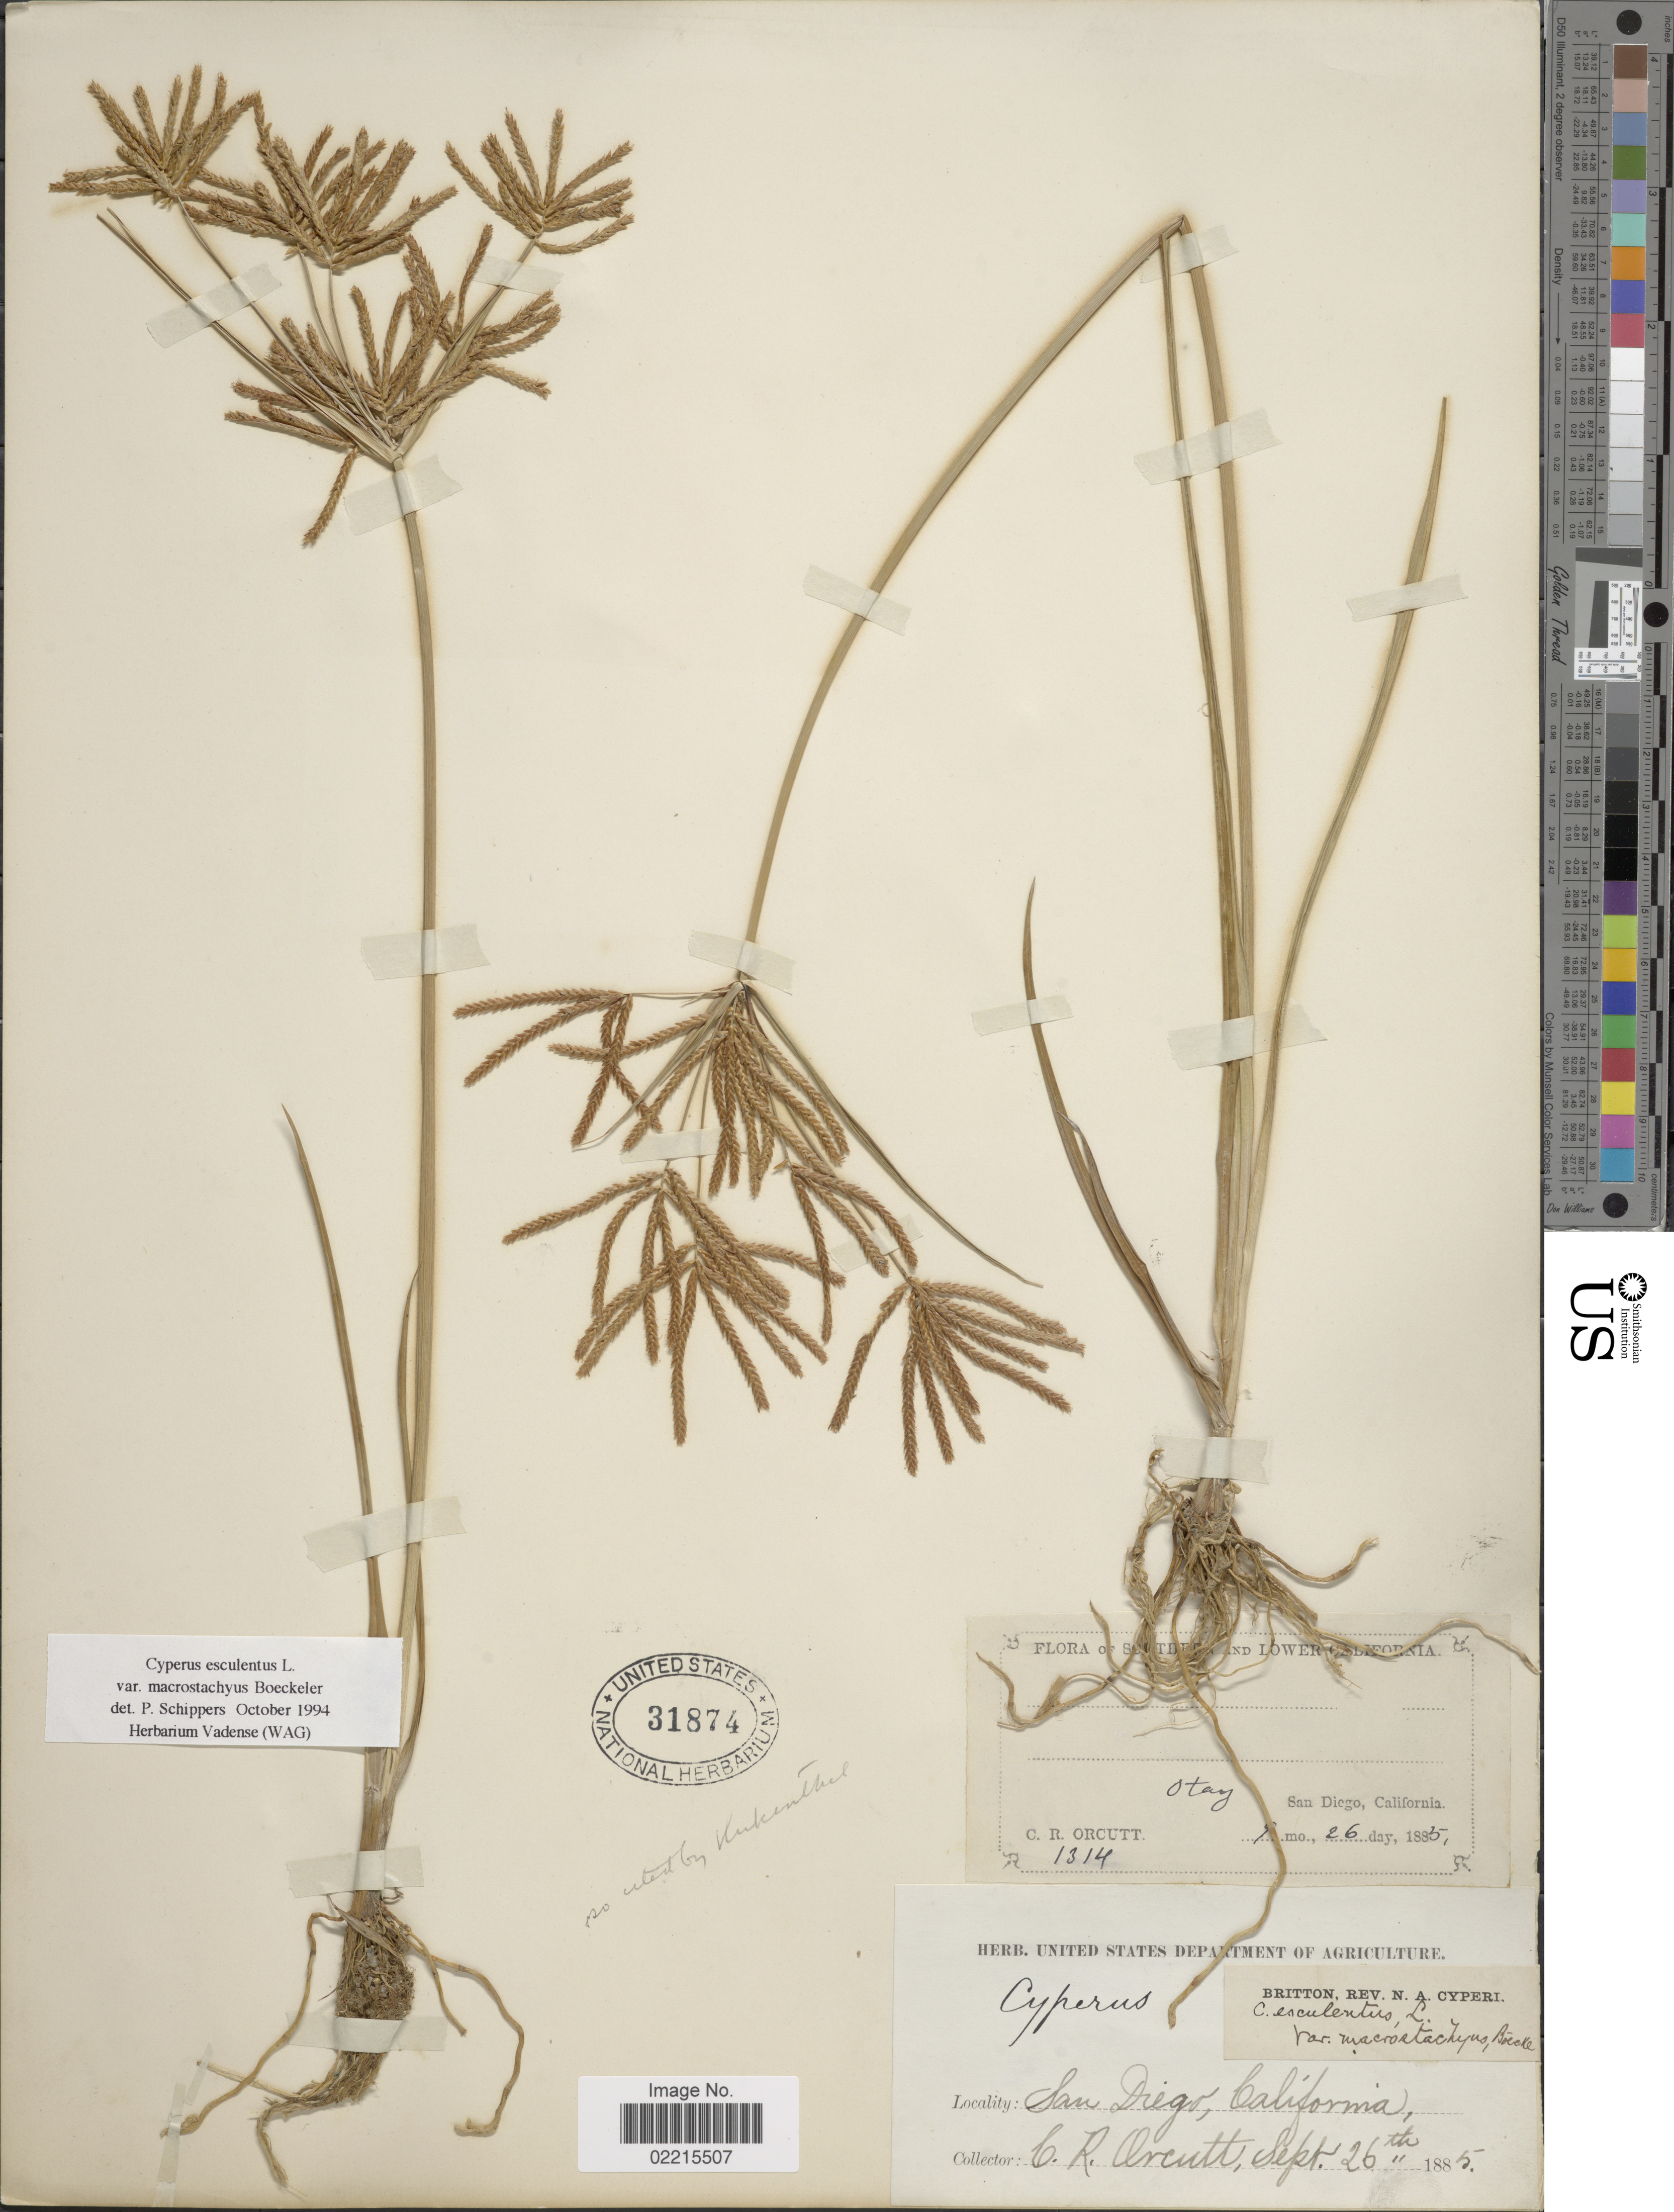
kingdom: Plantae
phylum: Tracheophyta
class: Liliopsida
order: Poales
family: Cyperaceae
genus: Cyperus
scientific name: Cyperus esculentus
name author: L.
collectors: C. R. Orcutt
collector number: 1314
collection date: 1885-09-26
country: United States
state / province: California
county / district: San Diego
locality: San Diego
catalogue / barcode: US 31874